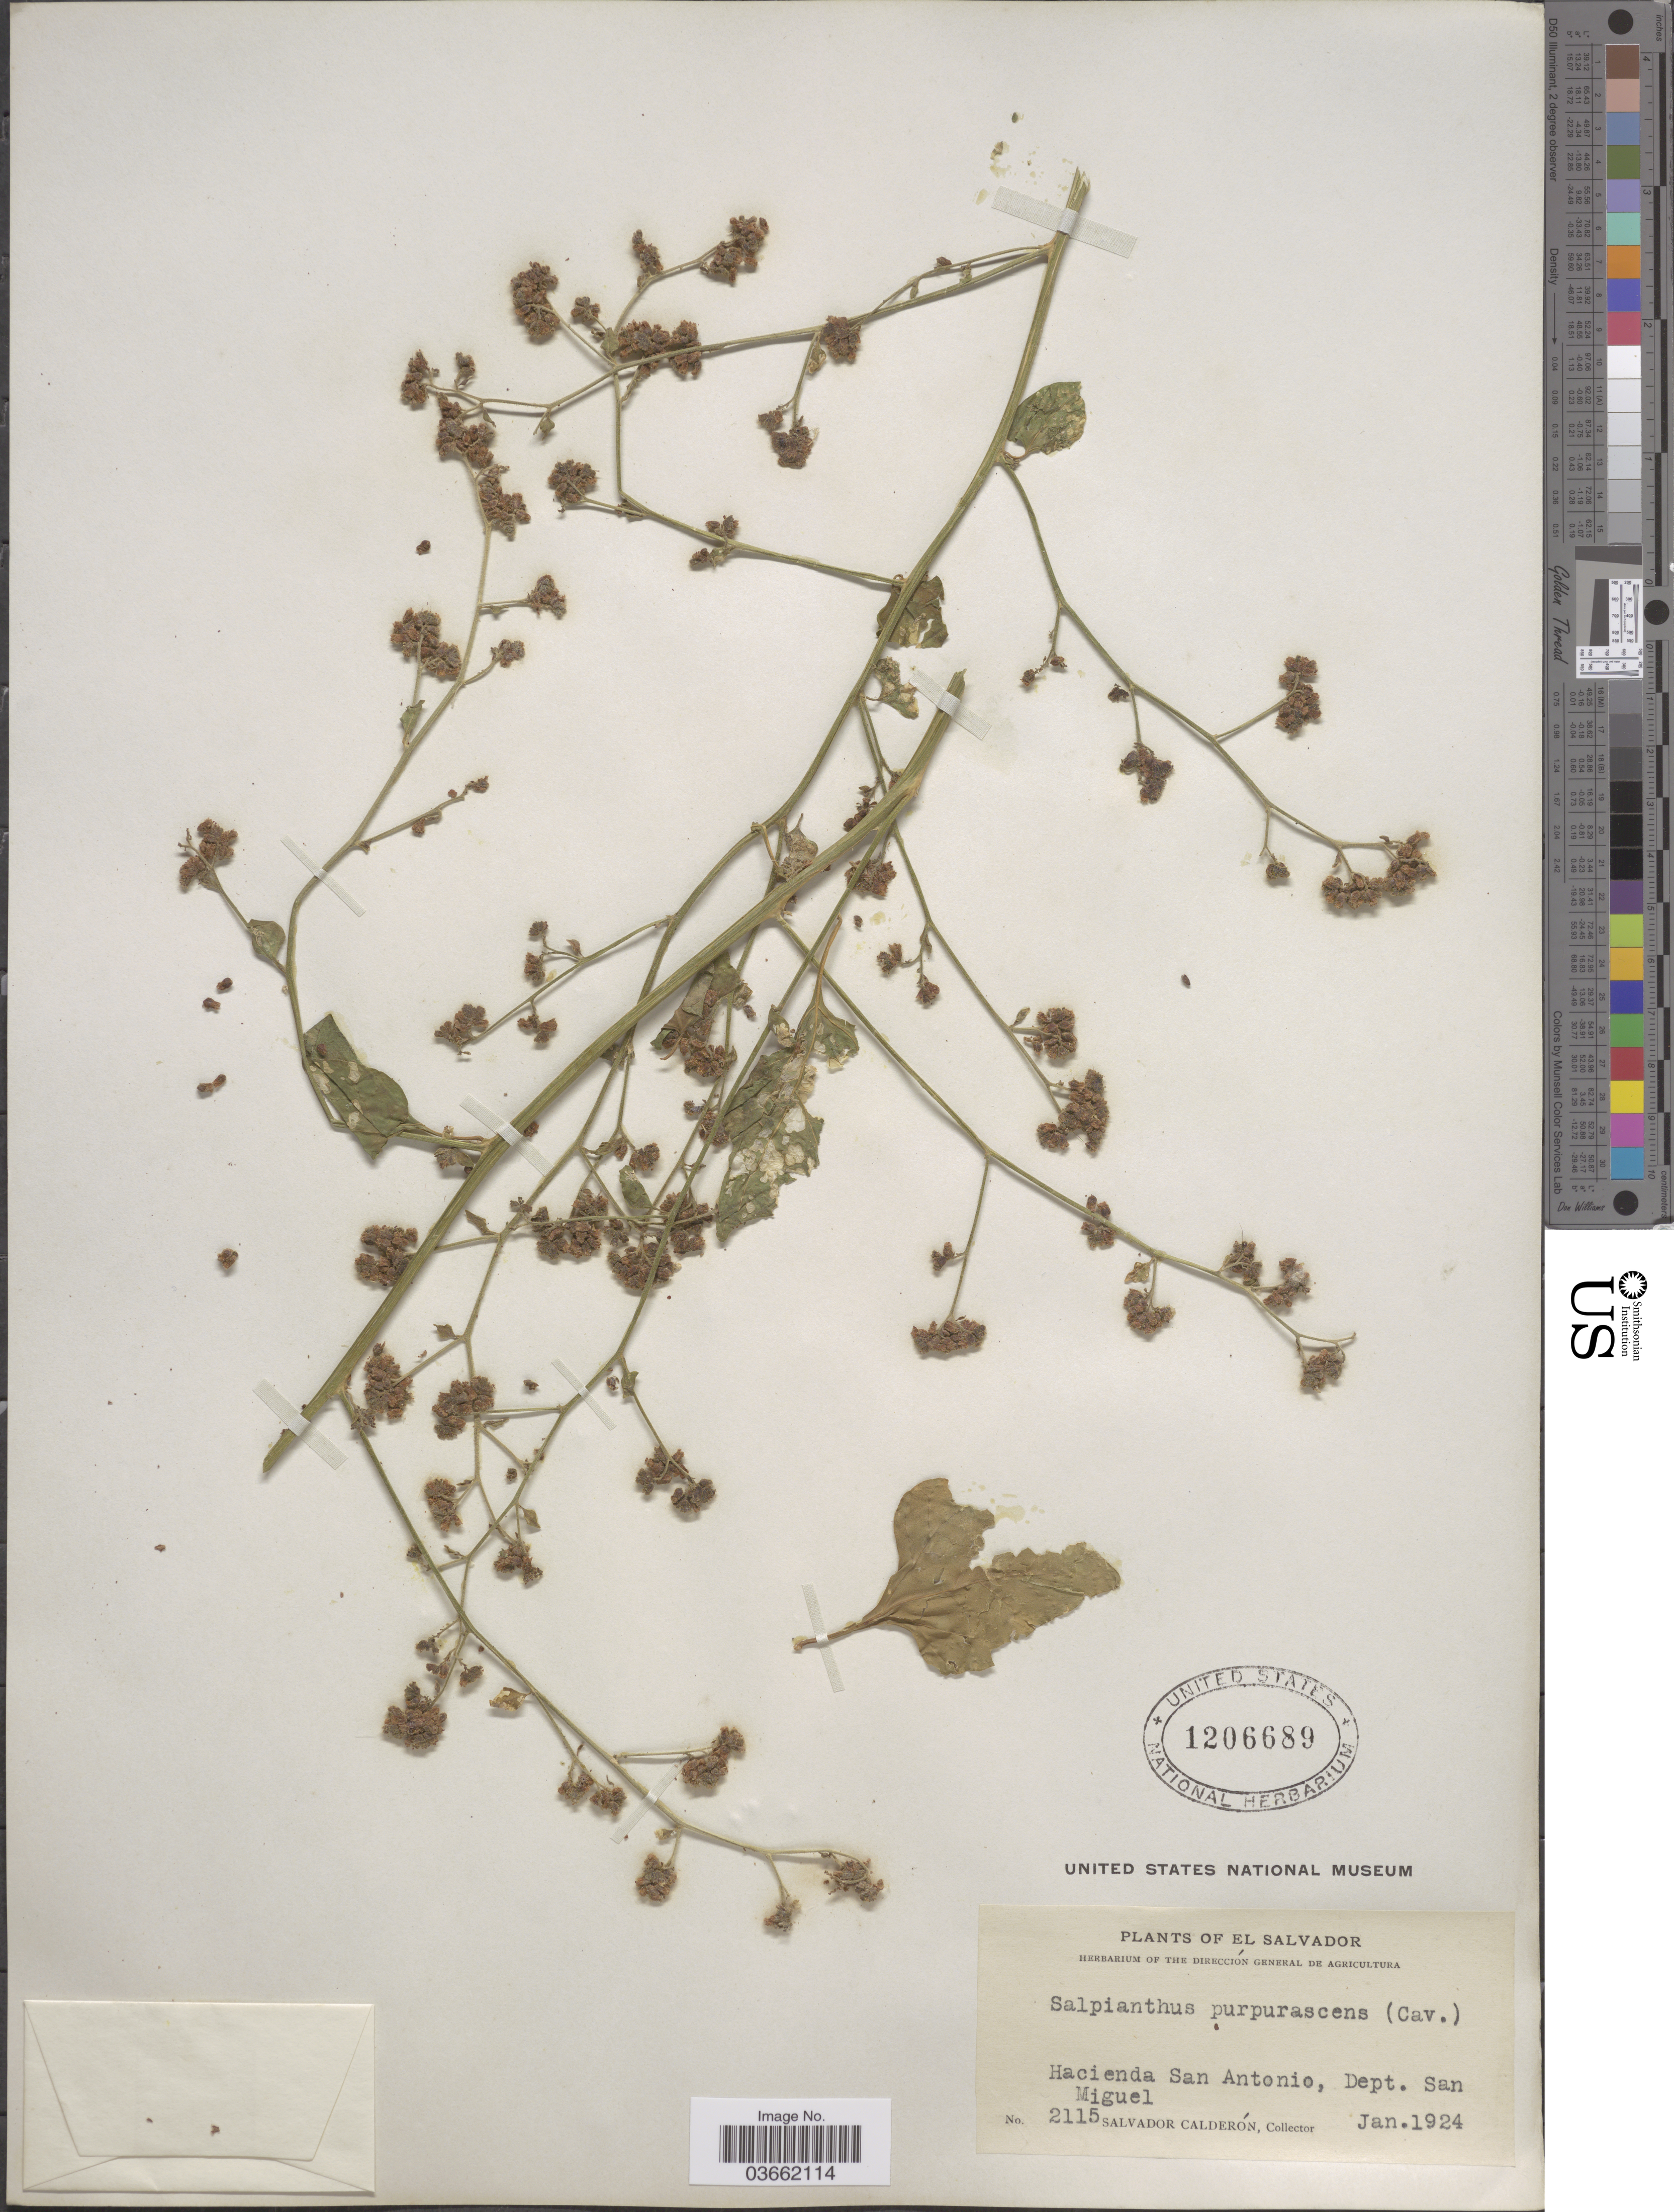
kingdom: Plantae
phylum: Tracheophyta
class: Magnoliopsida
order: Caryophyllales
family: Nyctaginaceae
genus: Salpianthus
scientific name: Salpianthus purpurascens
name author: (Cav. ex Lag.) Hook. & Arn.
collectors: S. Calderón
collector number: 2115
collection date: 1924-01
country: El Salvador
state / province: San Miguel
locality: Hacienda San Antonio, Dept. San Miguel.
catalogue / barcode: US 1206689